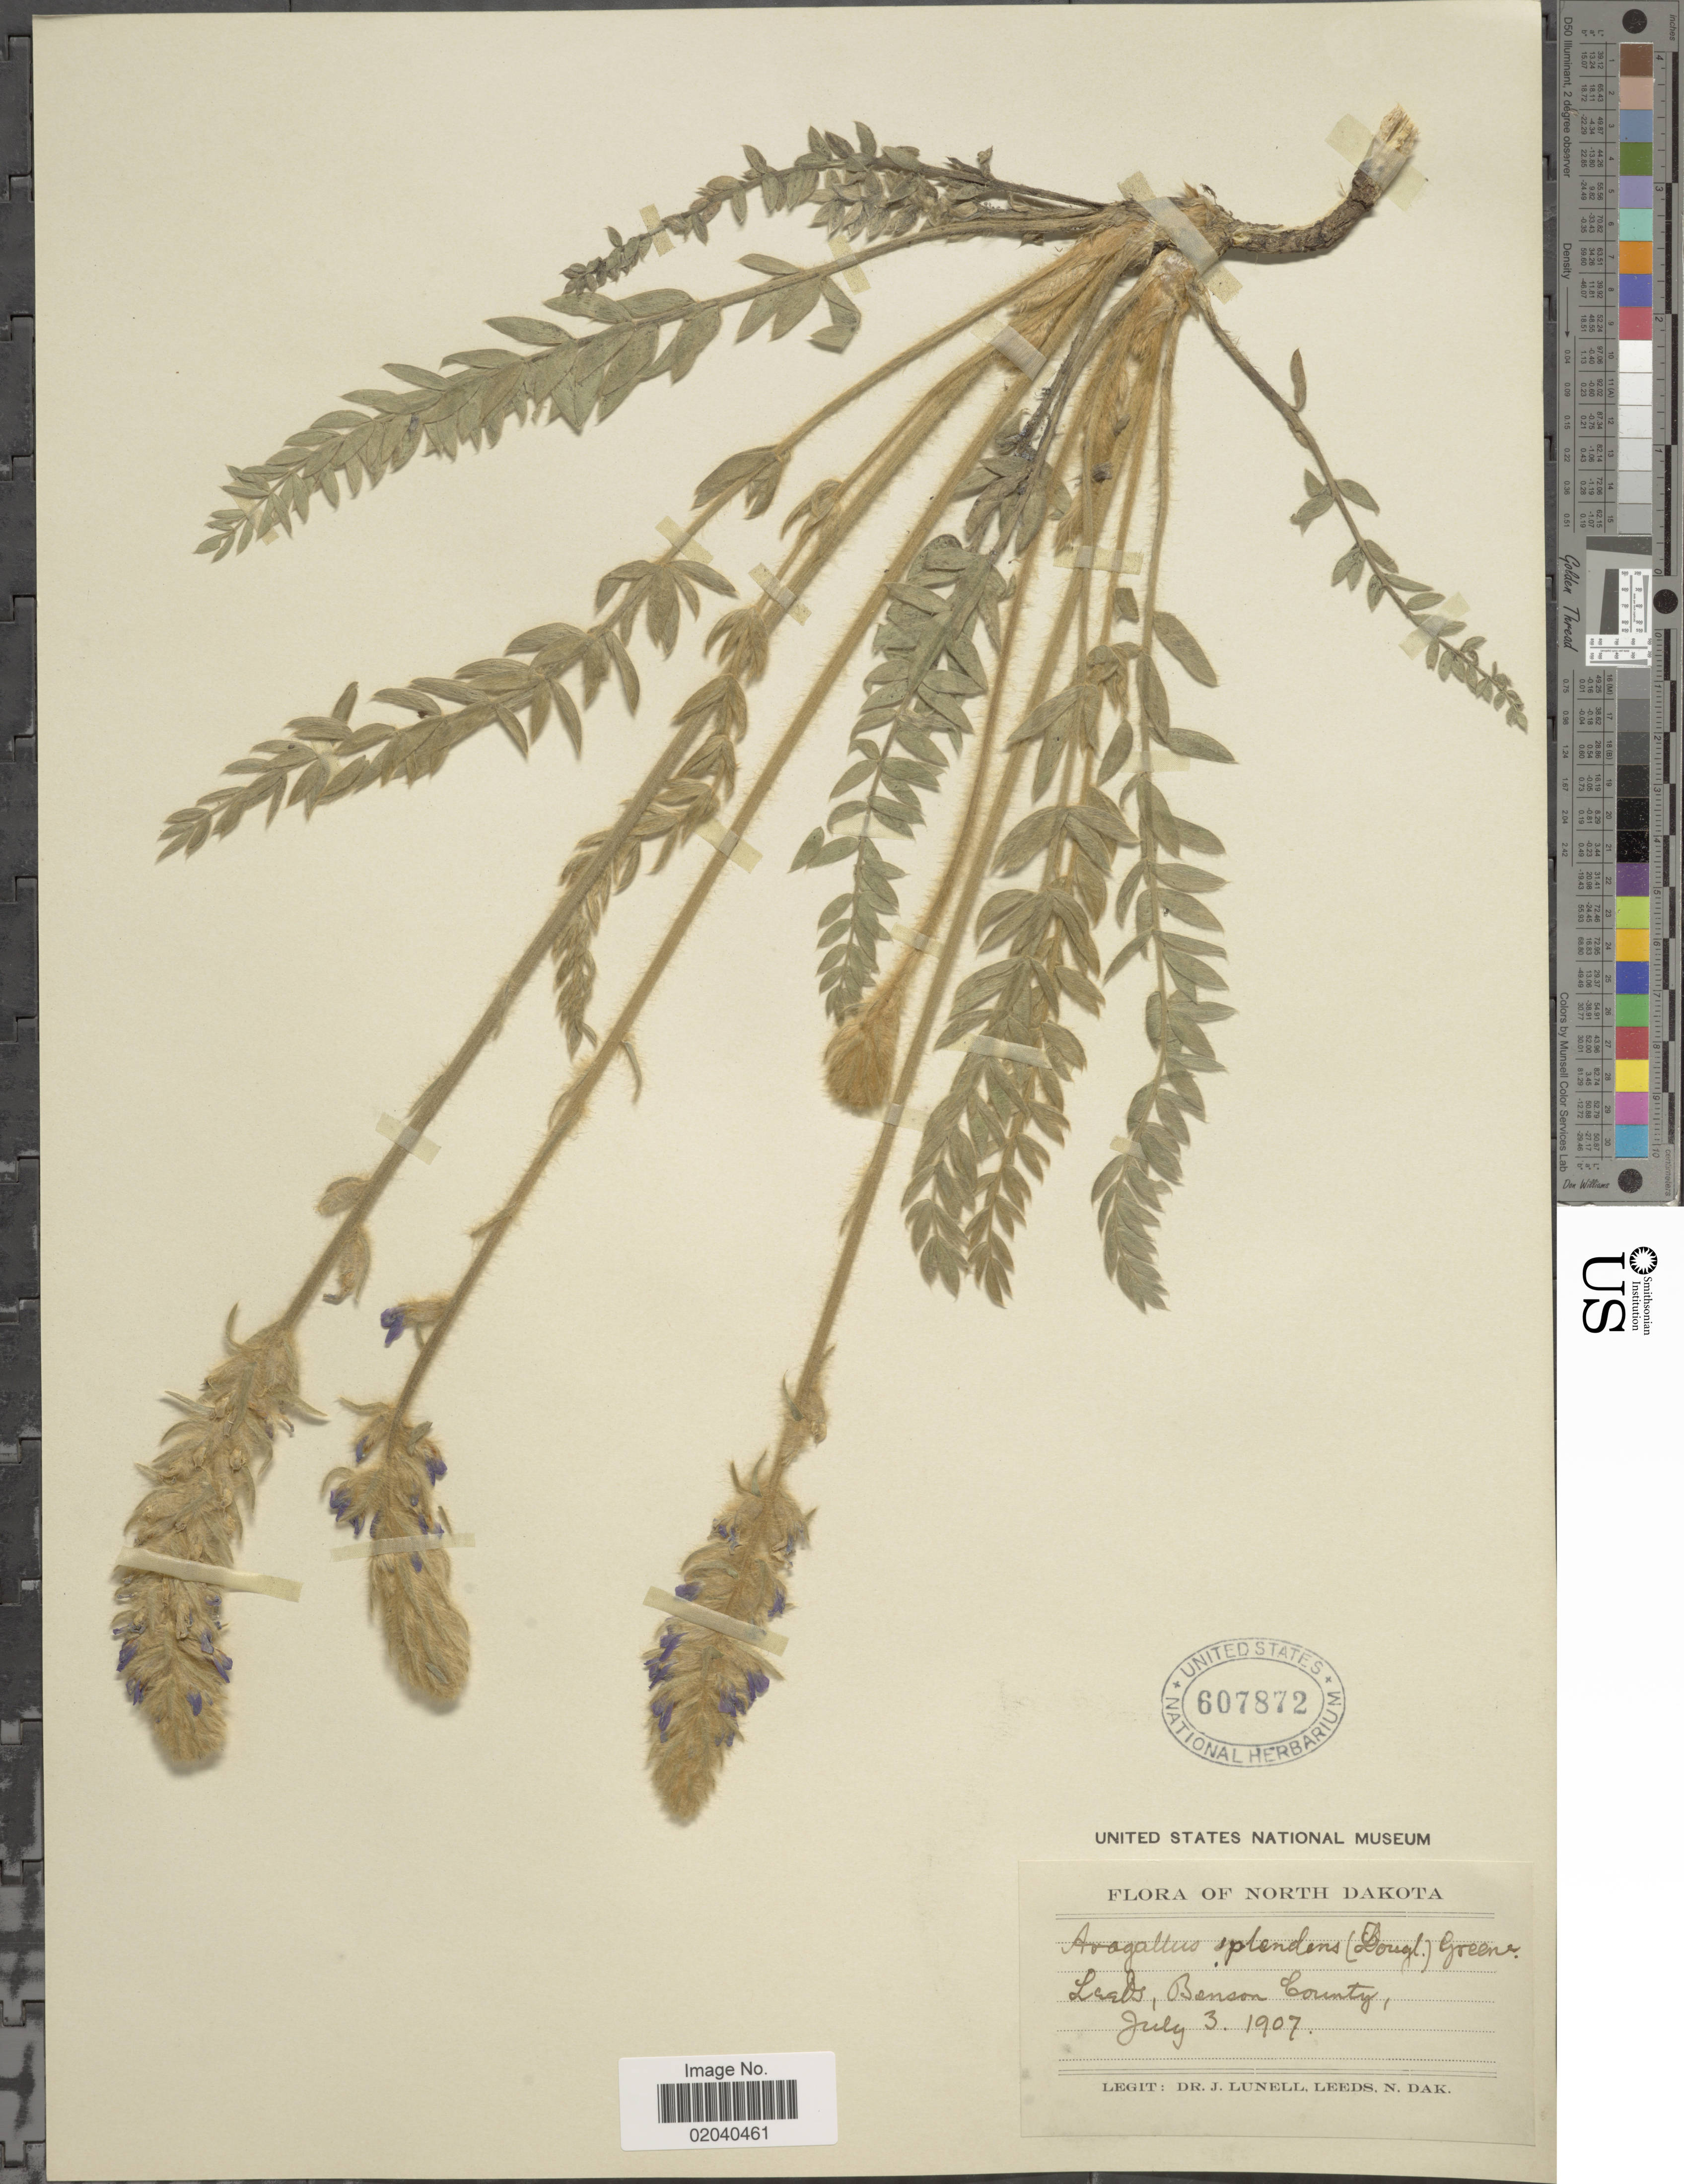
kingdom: Plantae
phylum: Tracheophyta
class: Magnoliopsida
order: Fabales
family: Fabaceae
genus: Oxytropis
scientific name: Oxytropis splendens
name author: Douglas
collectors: J. Lunell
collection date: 1907-07-03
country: United States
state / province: North Dakota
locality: Leeds, Benson County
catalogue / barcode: US 607872